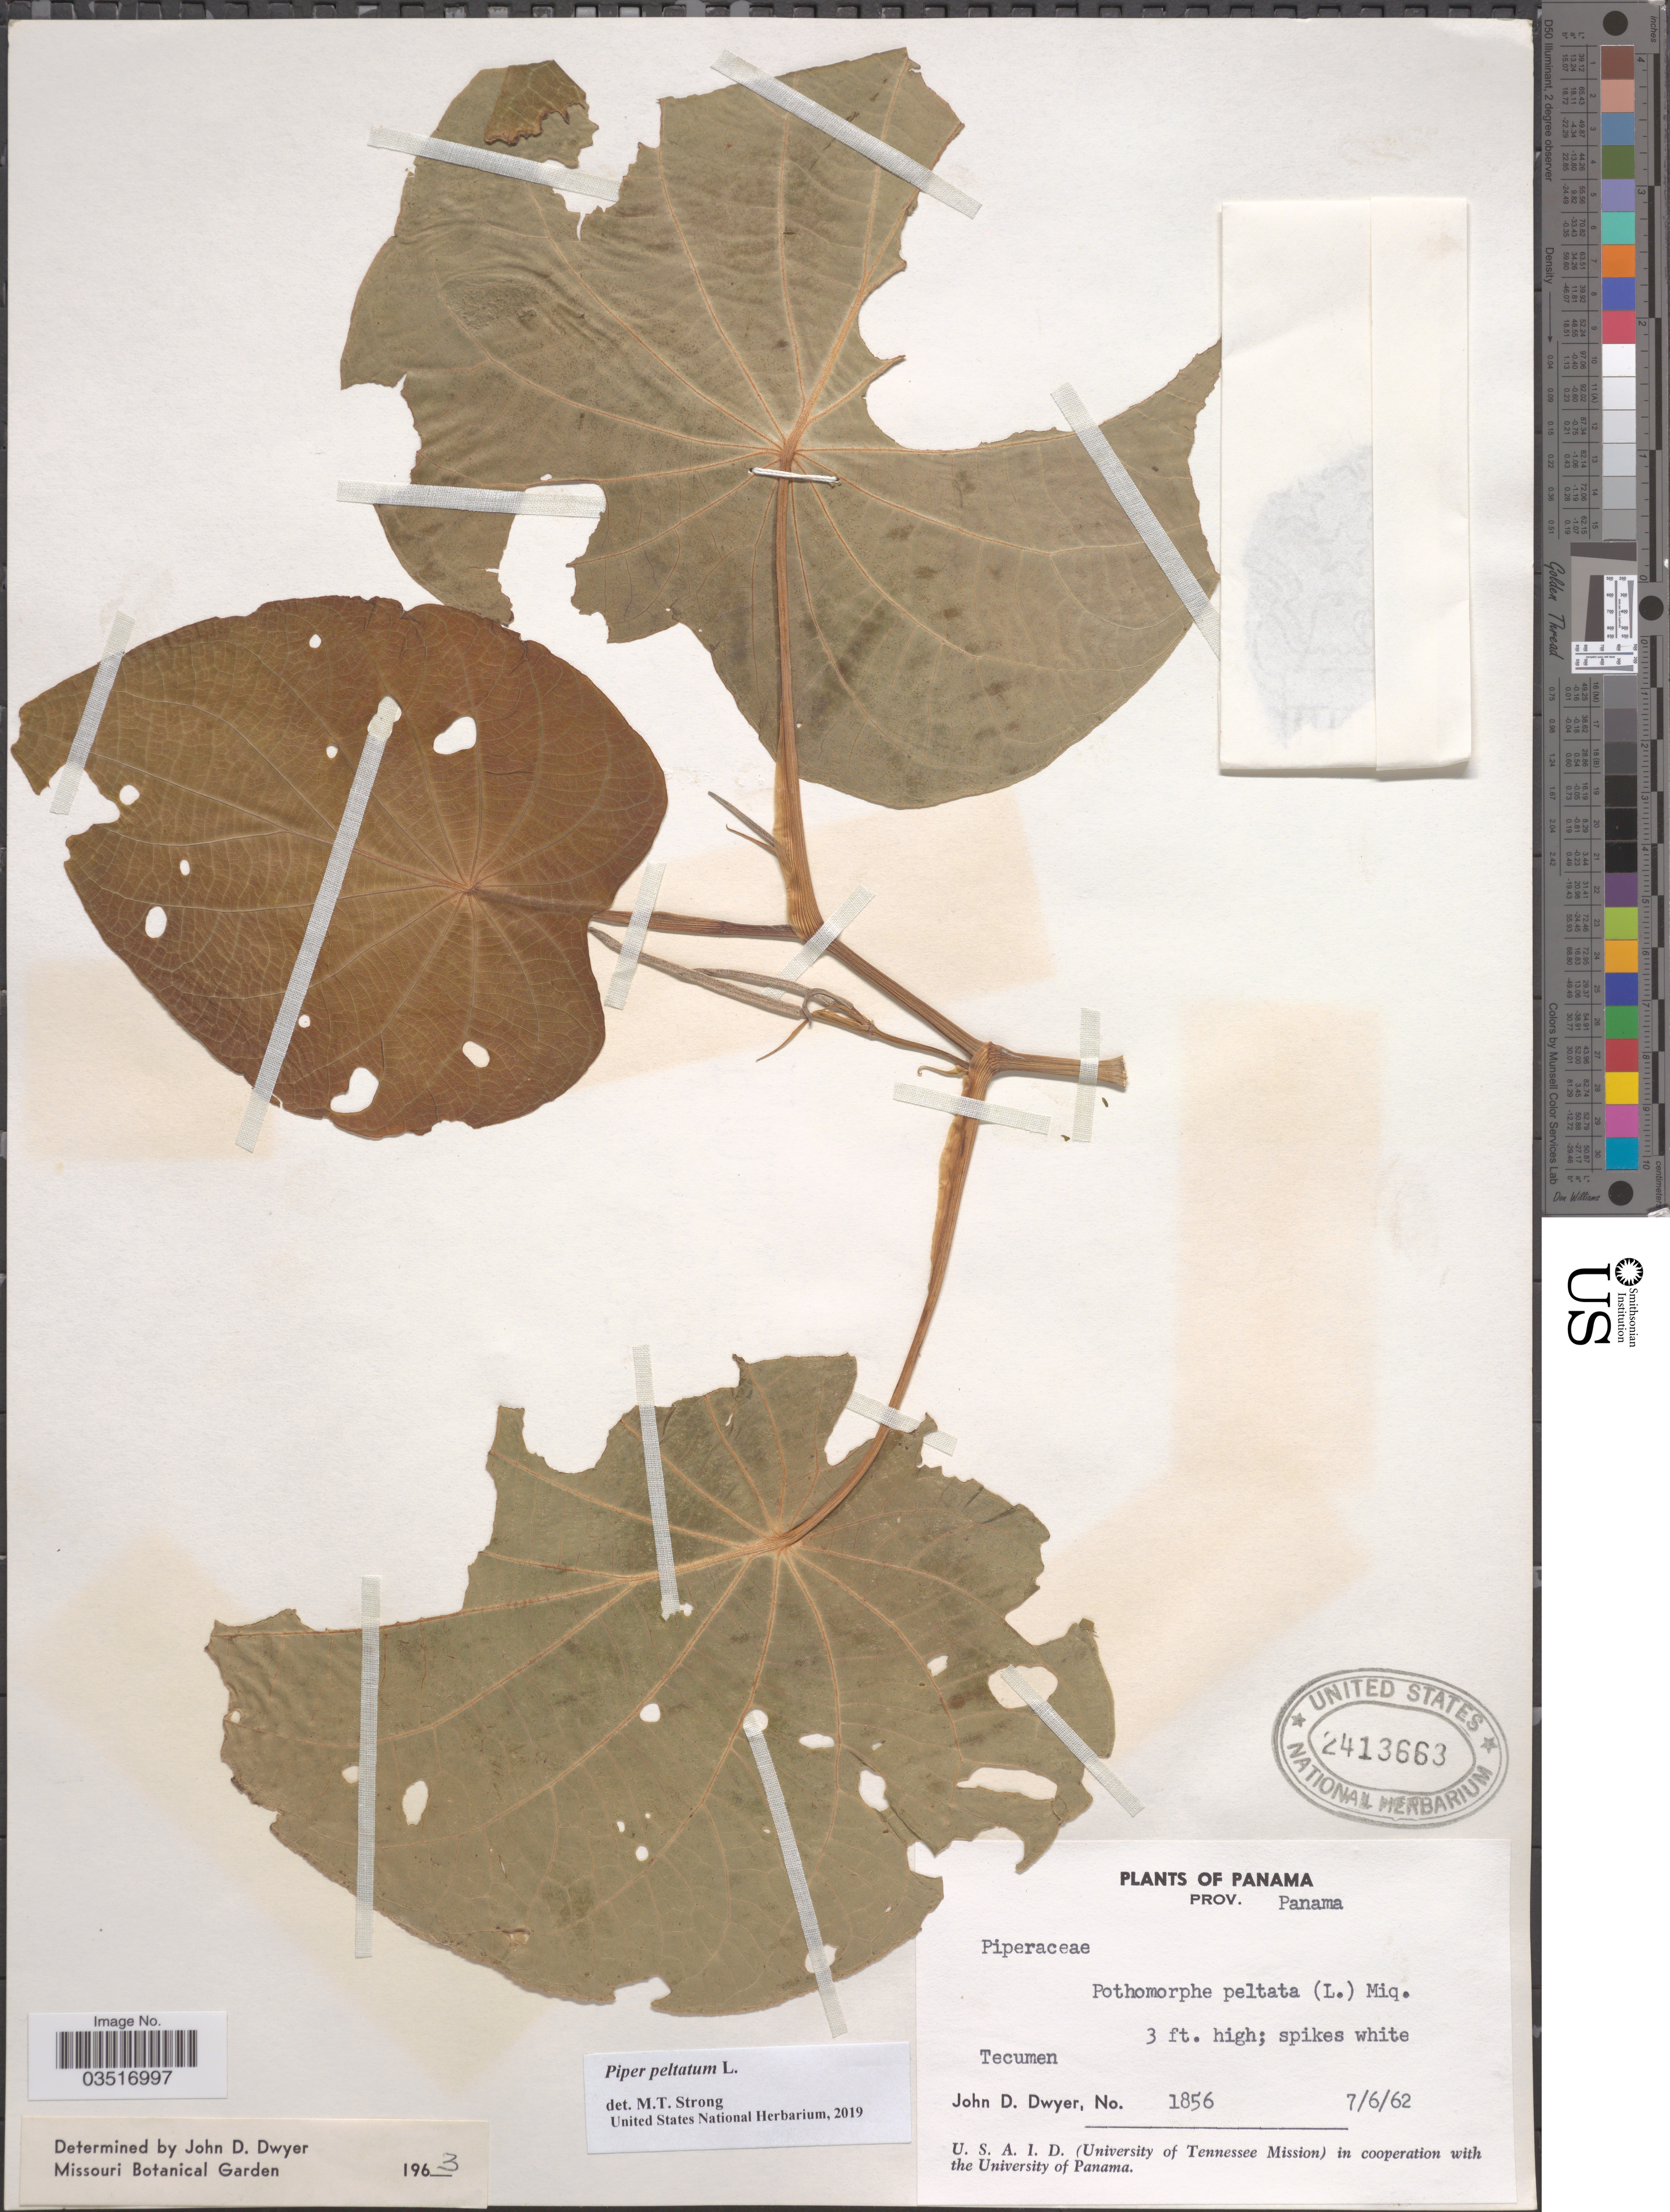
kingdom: Plantae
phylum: Tracheophyta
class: Magnoliopsida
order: Piperales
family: Piperaceae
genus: Piper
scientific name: Piper peltatum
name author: L.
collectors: J. D. Dwyer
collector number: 1856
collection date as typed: Transcribed d/m/y: 7/6/62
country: Panama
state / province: Panamá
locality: Prov. Panama. Tecumen.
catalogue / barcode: US 2413663